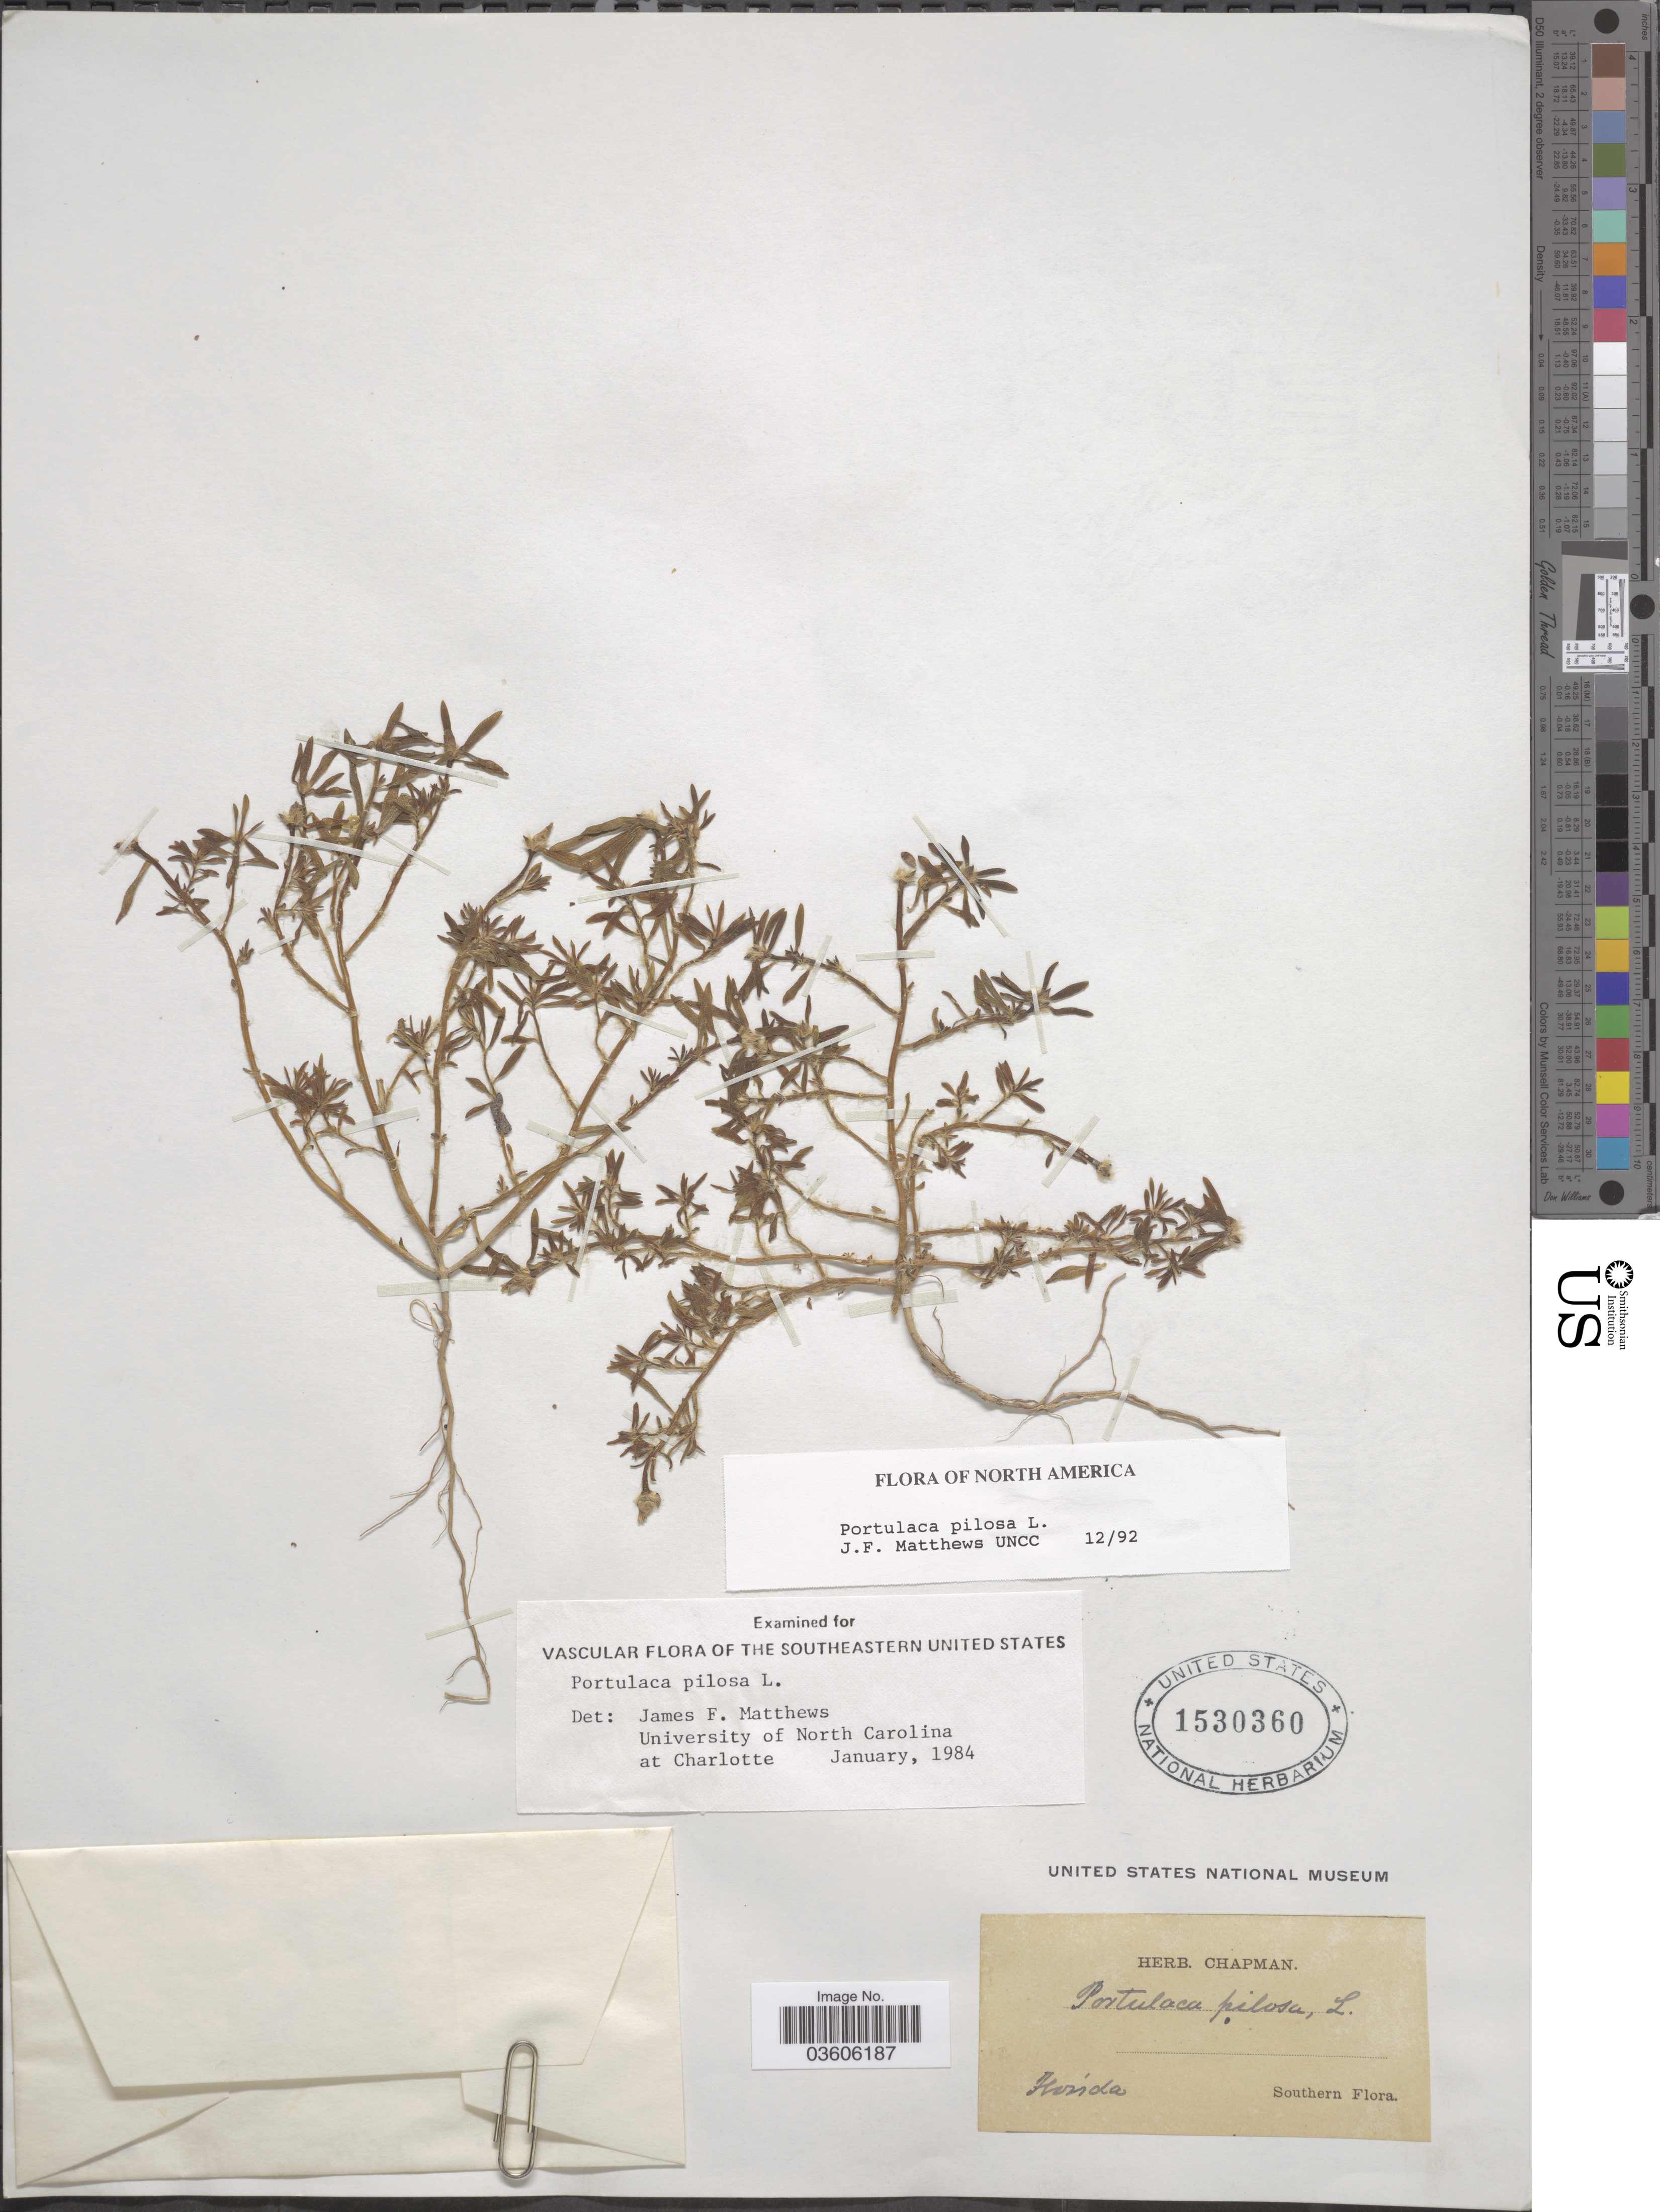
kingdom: Plantae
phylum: Tracheophyta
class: Magnoliopsida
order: Caryophyllales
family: Portulacaceae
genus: Portulaca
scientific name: Portulaca pilosa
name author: L.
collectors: ex herb. Chapman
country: United States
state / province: Florida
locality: Southern.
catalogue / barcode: US 1530360